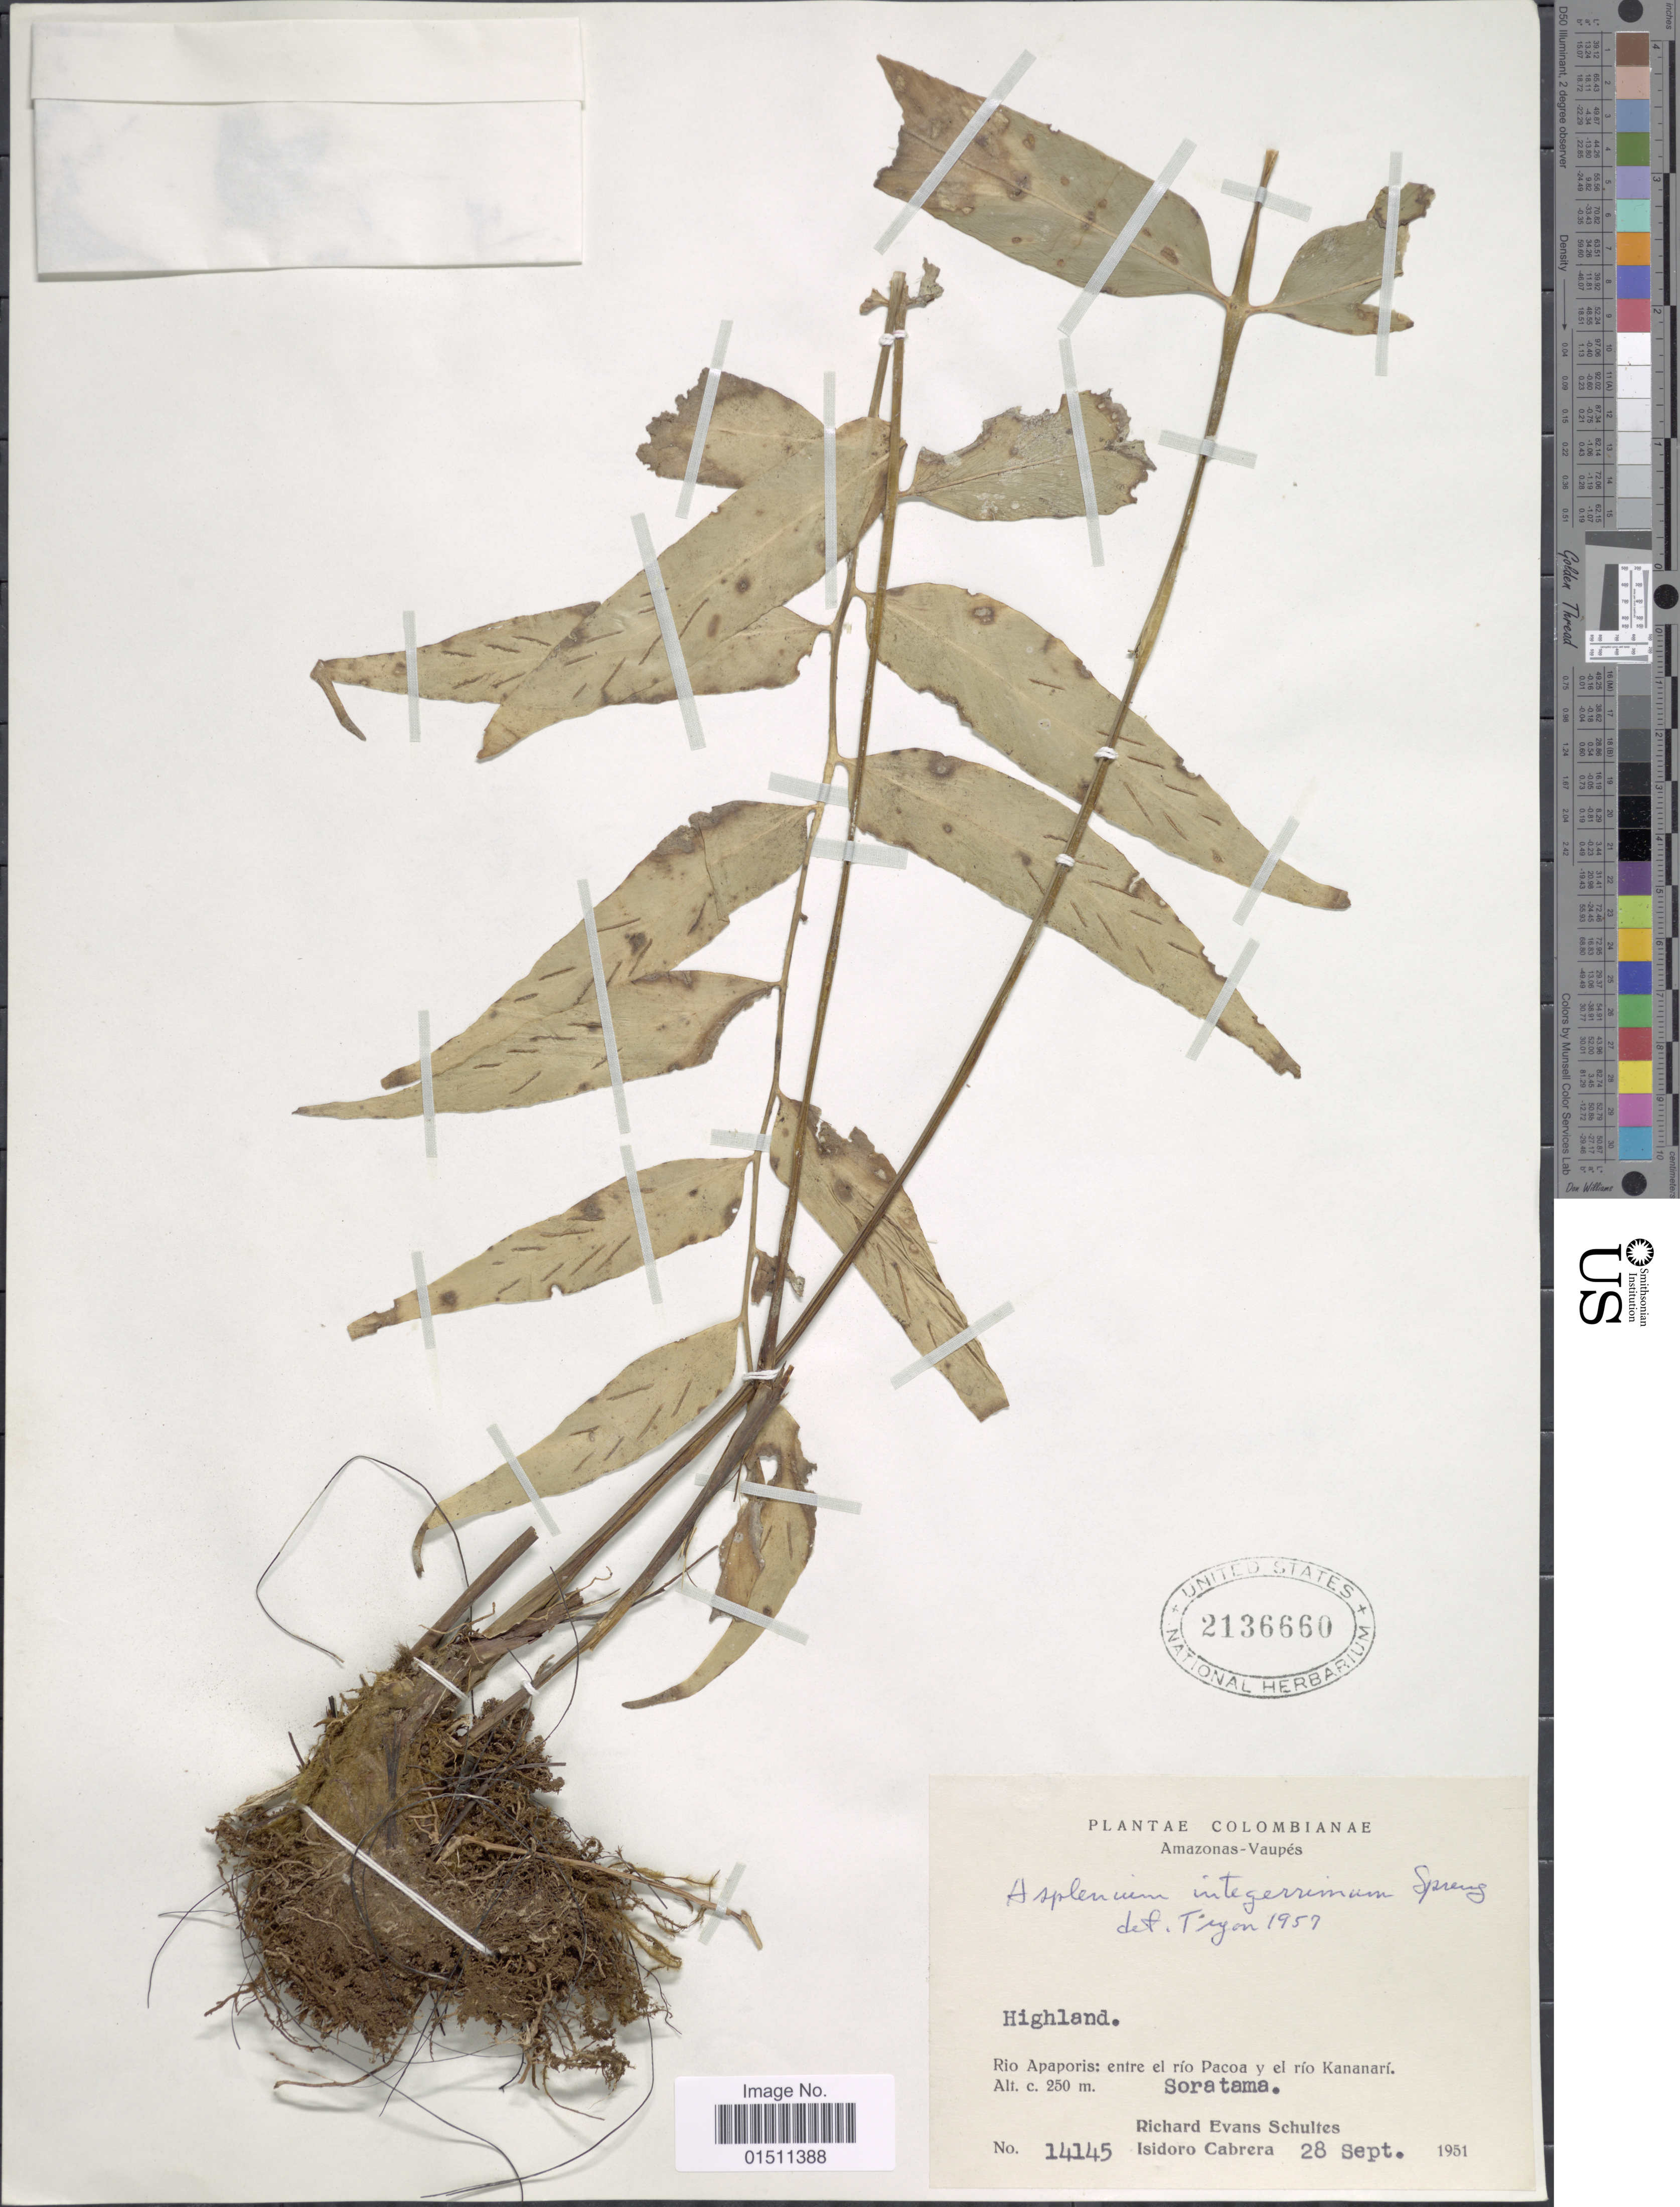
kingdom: Plantae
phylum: Tracheophyta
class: Polypodiopsida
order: Polypodiales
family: Aspleniaceae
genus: Asplenium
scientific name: Asplenium juglandifolium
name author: Lam.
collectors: R. E. Schultes & I. Cabrera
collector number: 14145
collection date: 1951-09-28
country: Colombia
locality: Colombianae, Amazonas-Vaupés, Rio Apaporis: entre el río Pacoa y el río Kananari, Soratama.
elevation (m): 250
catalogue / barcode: US 2136660